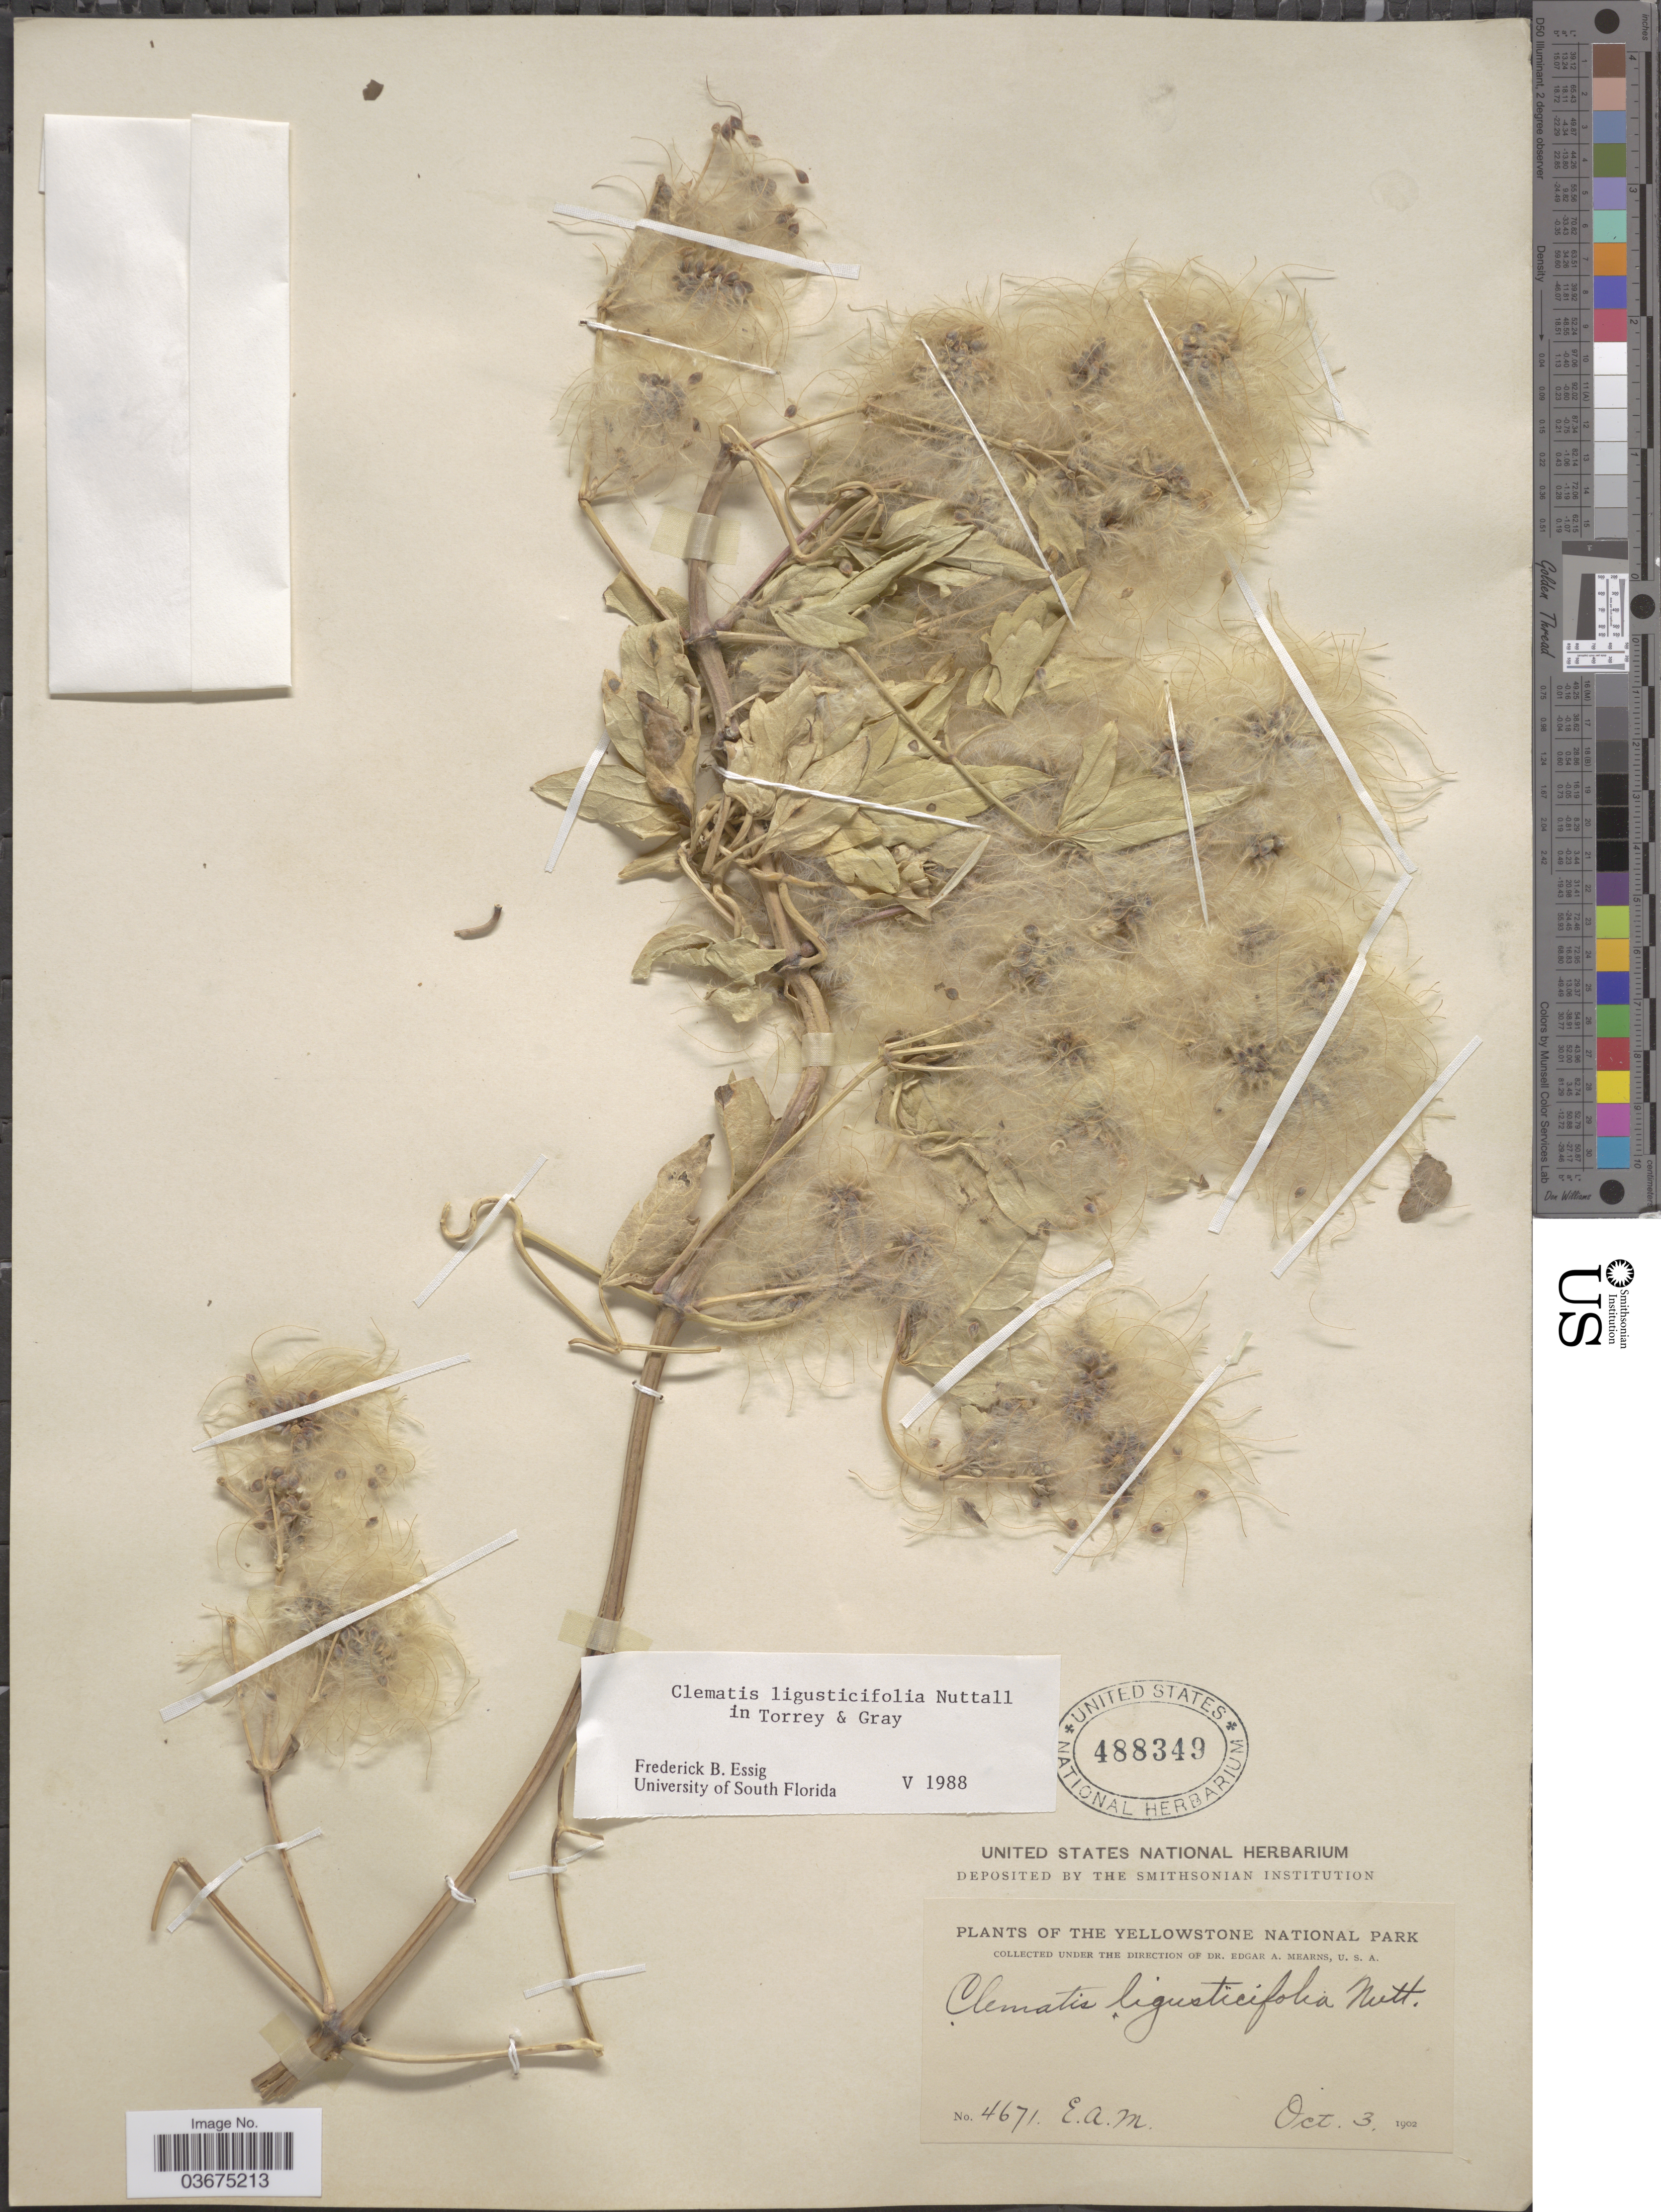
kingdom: Plantae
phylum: Tracheophyta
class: Magnoliopsida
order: Ranunculales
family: Ranunculaceae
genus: Clematis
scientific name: Clematis ligusticifolia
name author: Nutt.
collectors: E. A. Mearns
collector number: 4671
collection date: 1902-10-03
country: United States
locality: Yellowstone National Park.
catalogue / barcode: US 488349